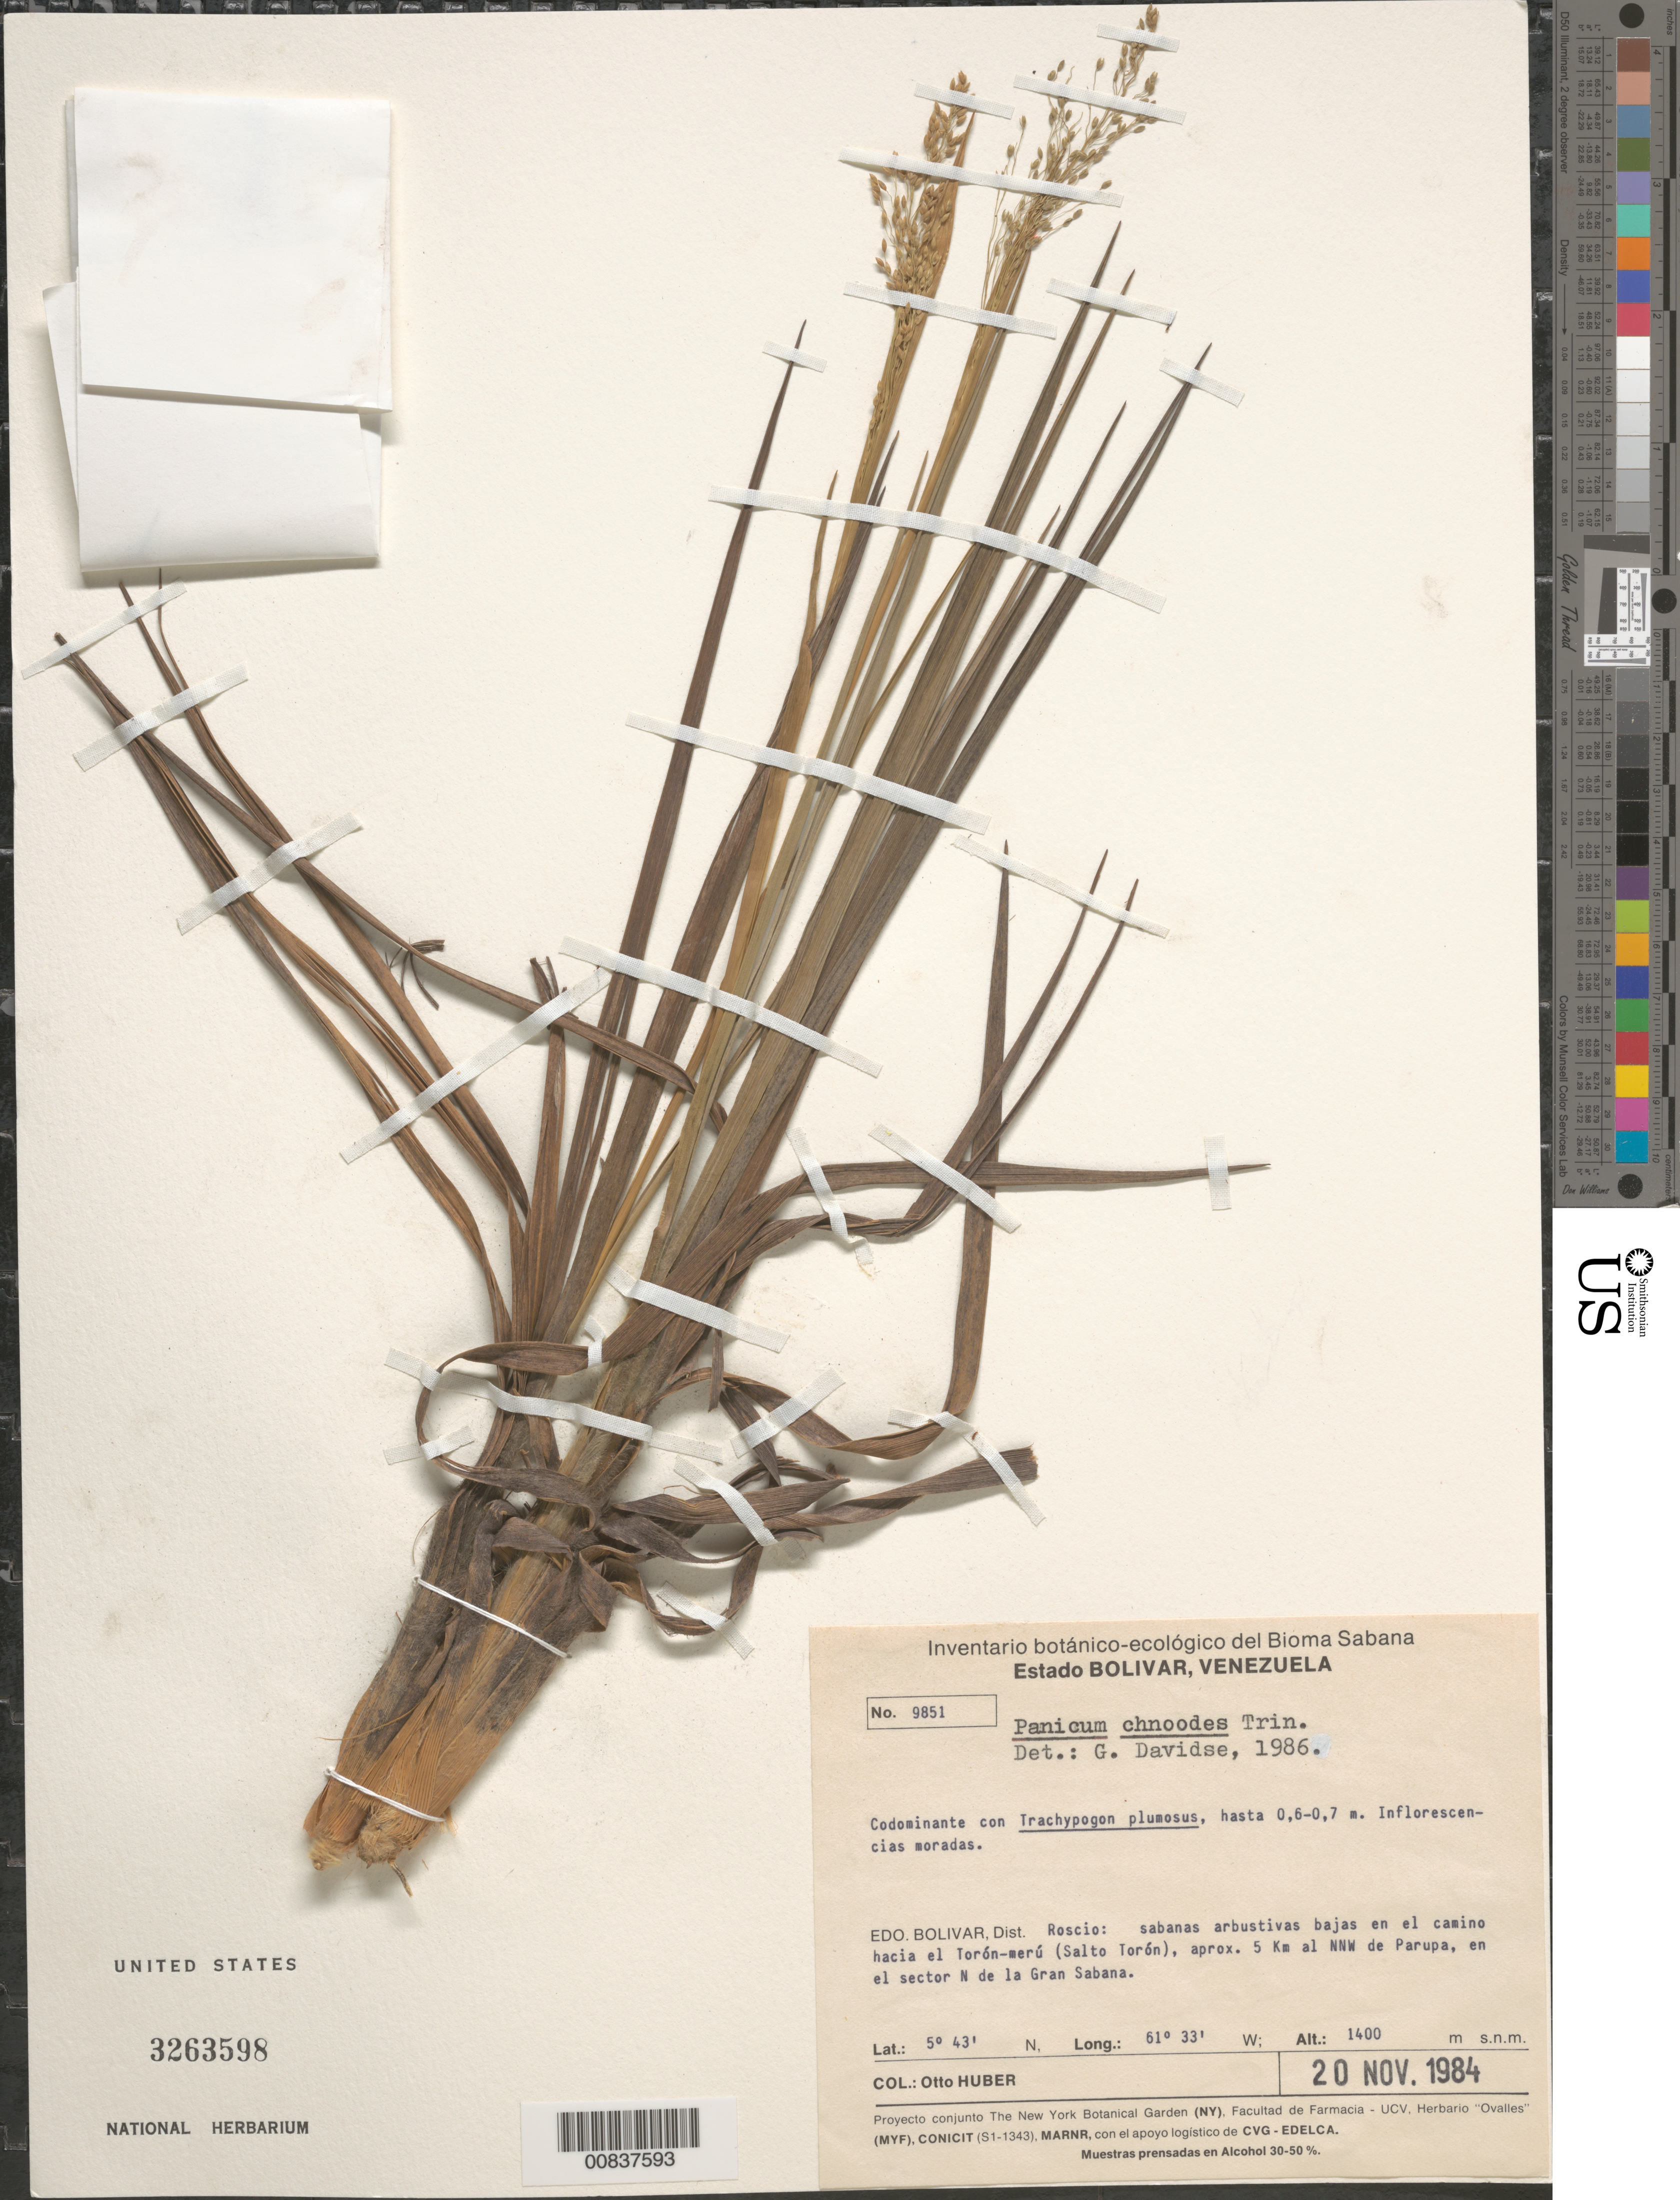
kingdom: Plantae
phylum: Tracheophyta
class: Liliopsida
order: Poales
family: Poaceae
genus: Panicum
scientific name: Panicum chnoodes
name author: Trin.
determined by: Davidse, Gerrit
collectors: O. Huber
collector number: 9851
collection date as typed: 20-Nov-84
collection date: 1984-11-20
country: Venezuela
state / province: Bolívar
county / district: Roscio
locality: Torón-merú (Salto Torón), 5 km NNW Parupa, en el sector N de la Gran Sabana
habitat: Sabanas arbustivas bajas en el camino; codominante con Trachypogon plumosus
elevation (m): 1400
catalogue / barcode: US 3263598